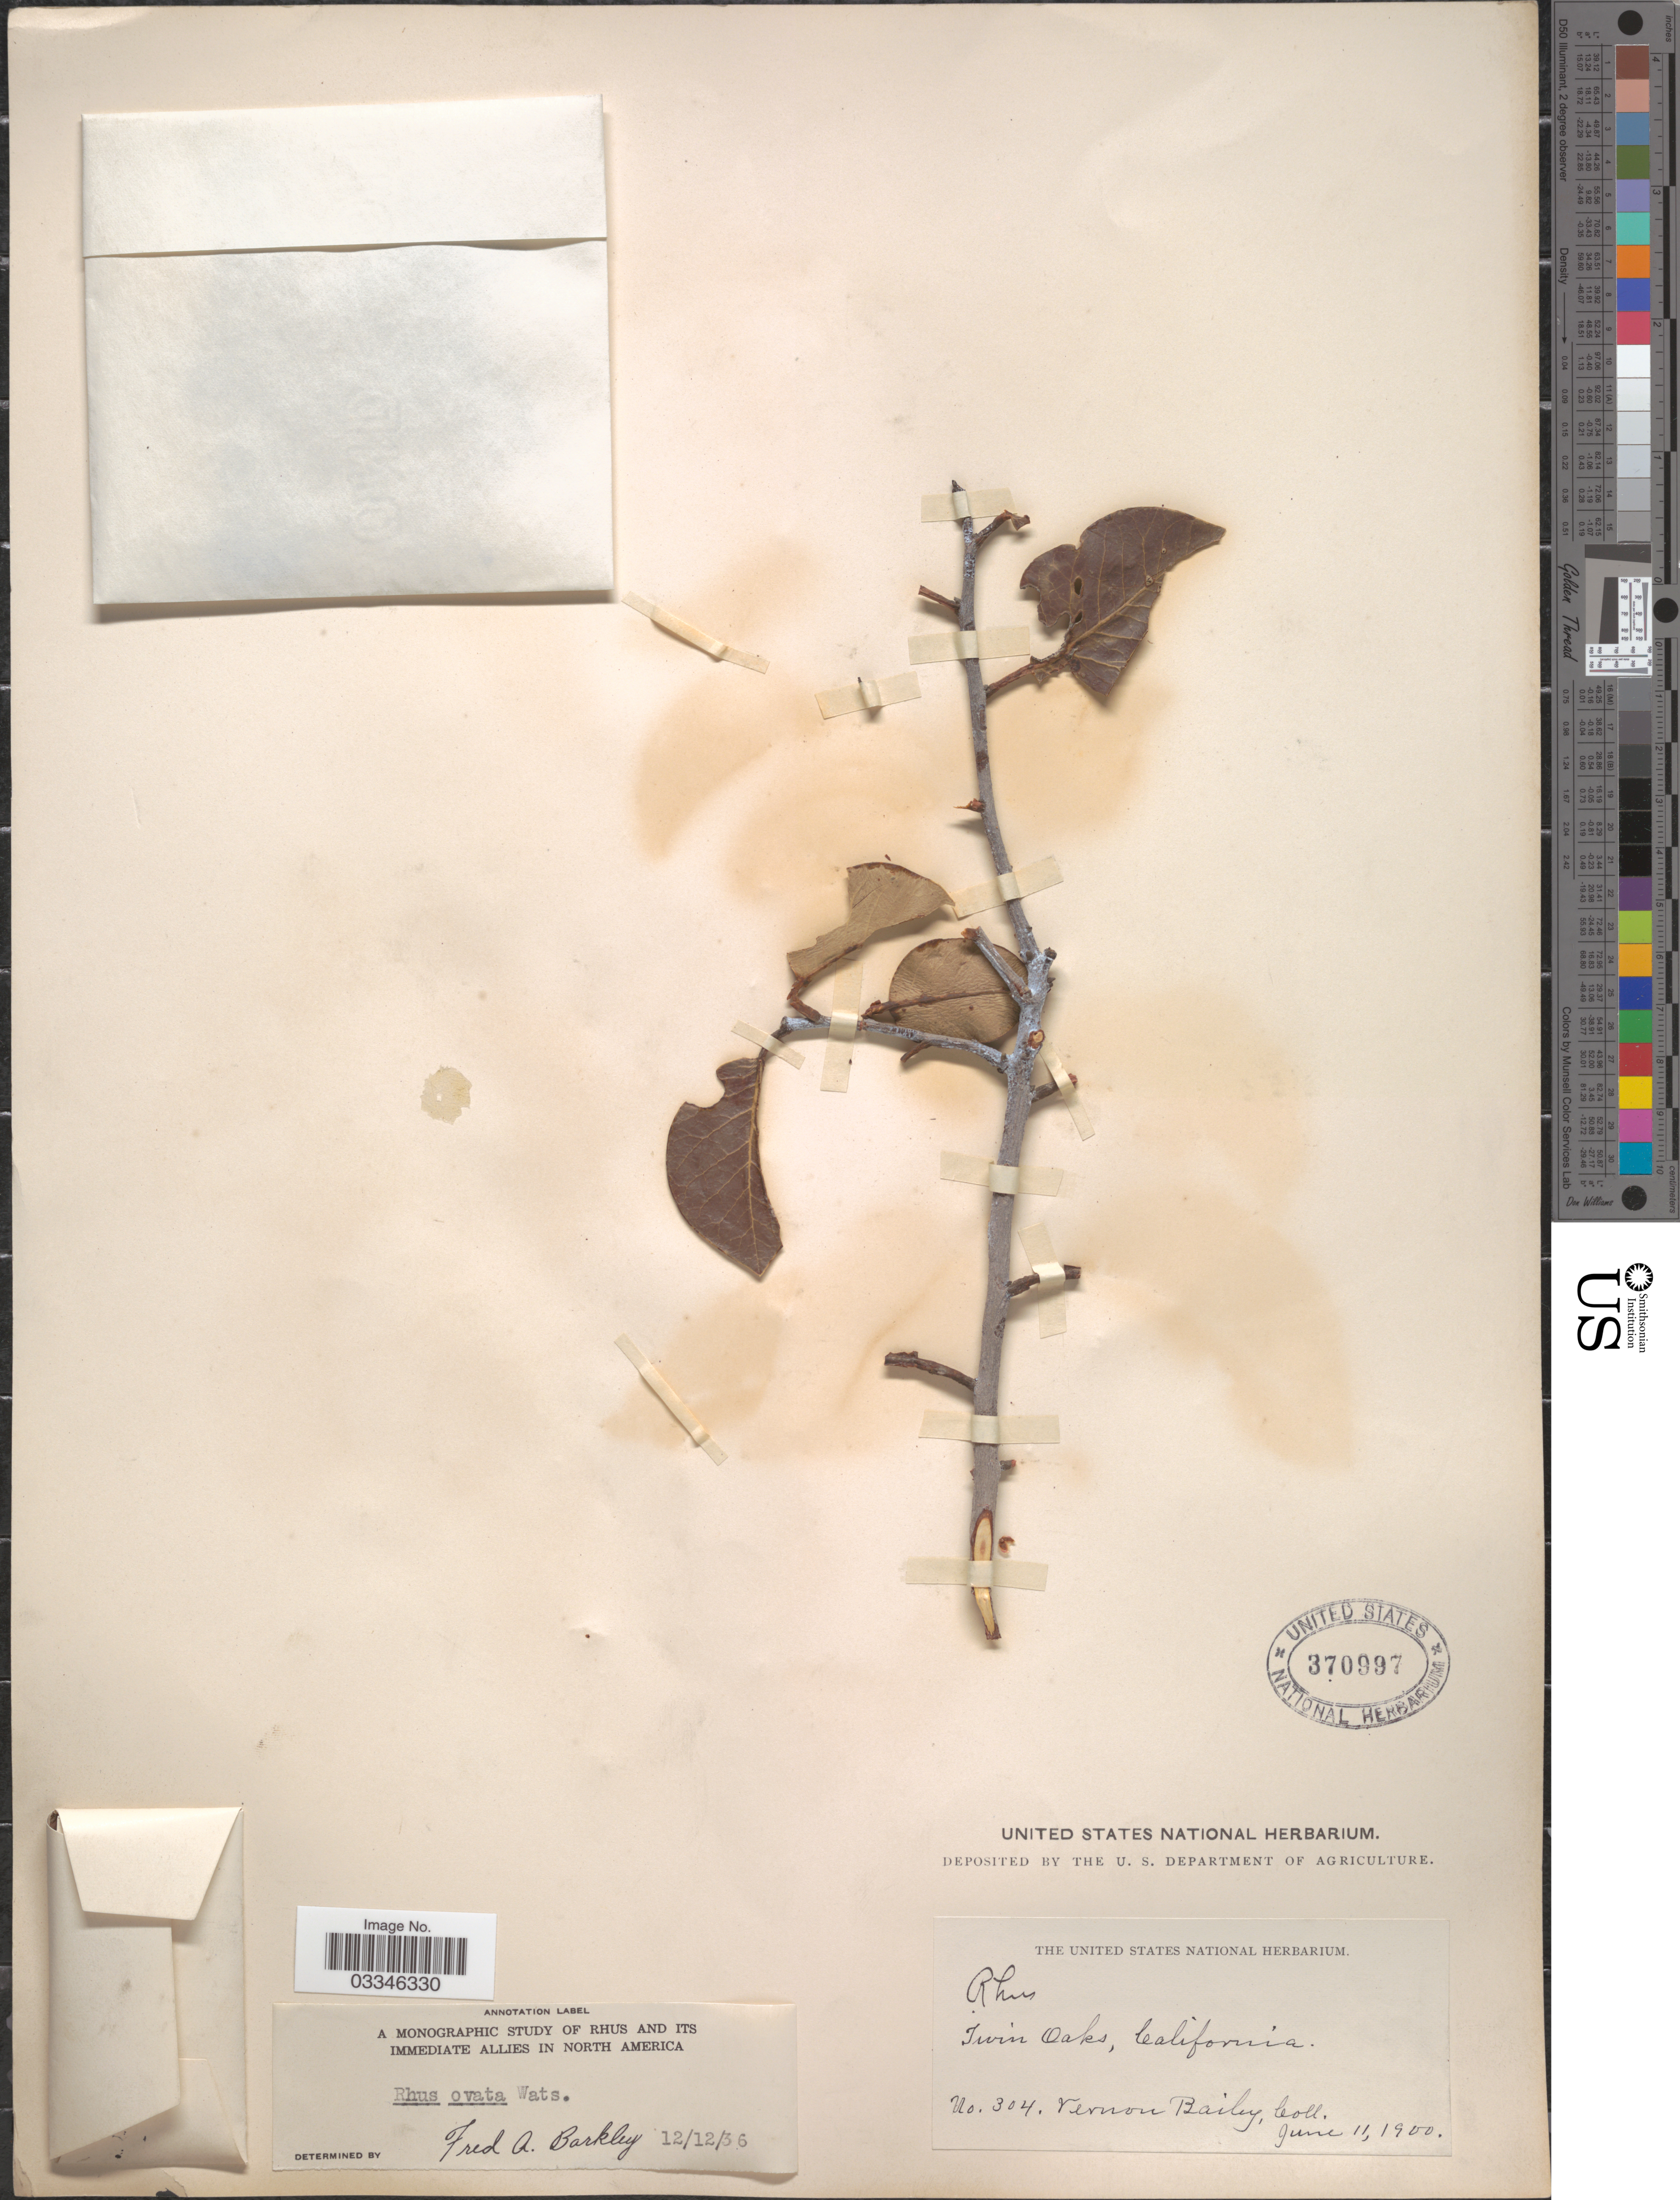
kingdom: Plantae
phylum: Tracheophyta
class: Magnoliopsida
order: Sapindales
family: Anacardiaceae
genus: Rhus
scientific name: Rhus ovata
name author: S. Watson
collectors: V. O. Bailey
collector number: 304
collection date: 1900-06-11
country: United States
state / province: California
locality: Twin Oaks.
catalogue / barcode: US 370997